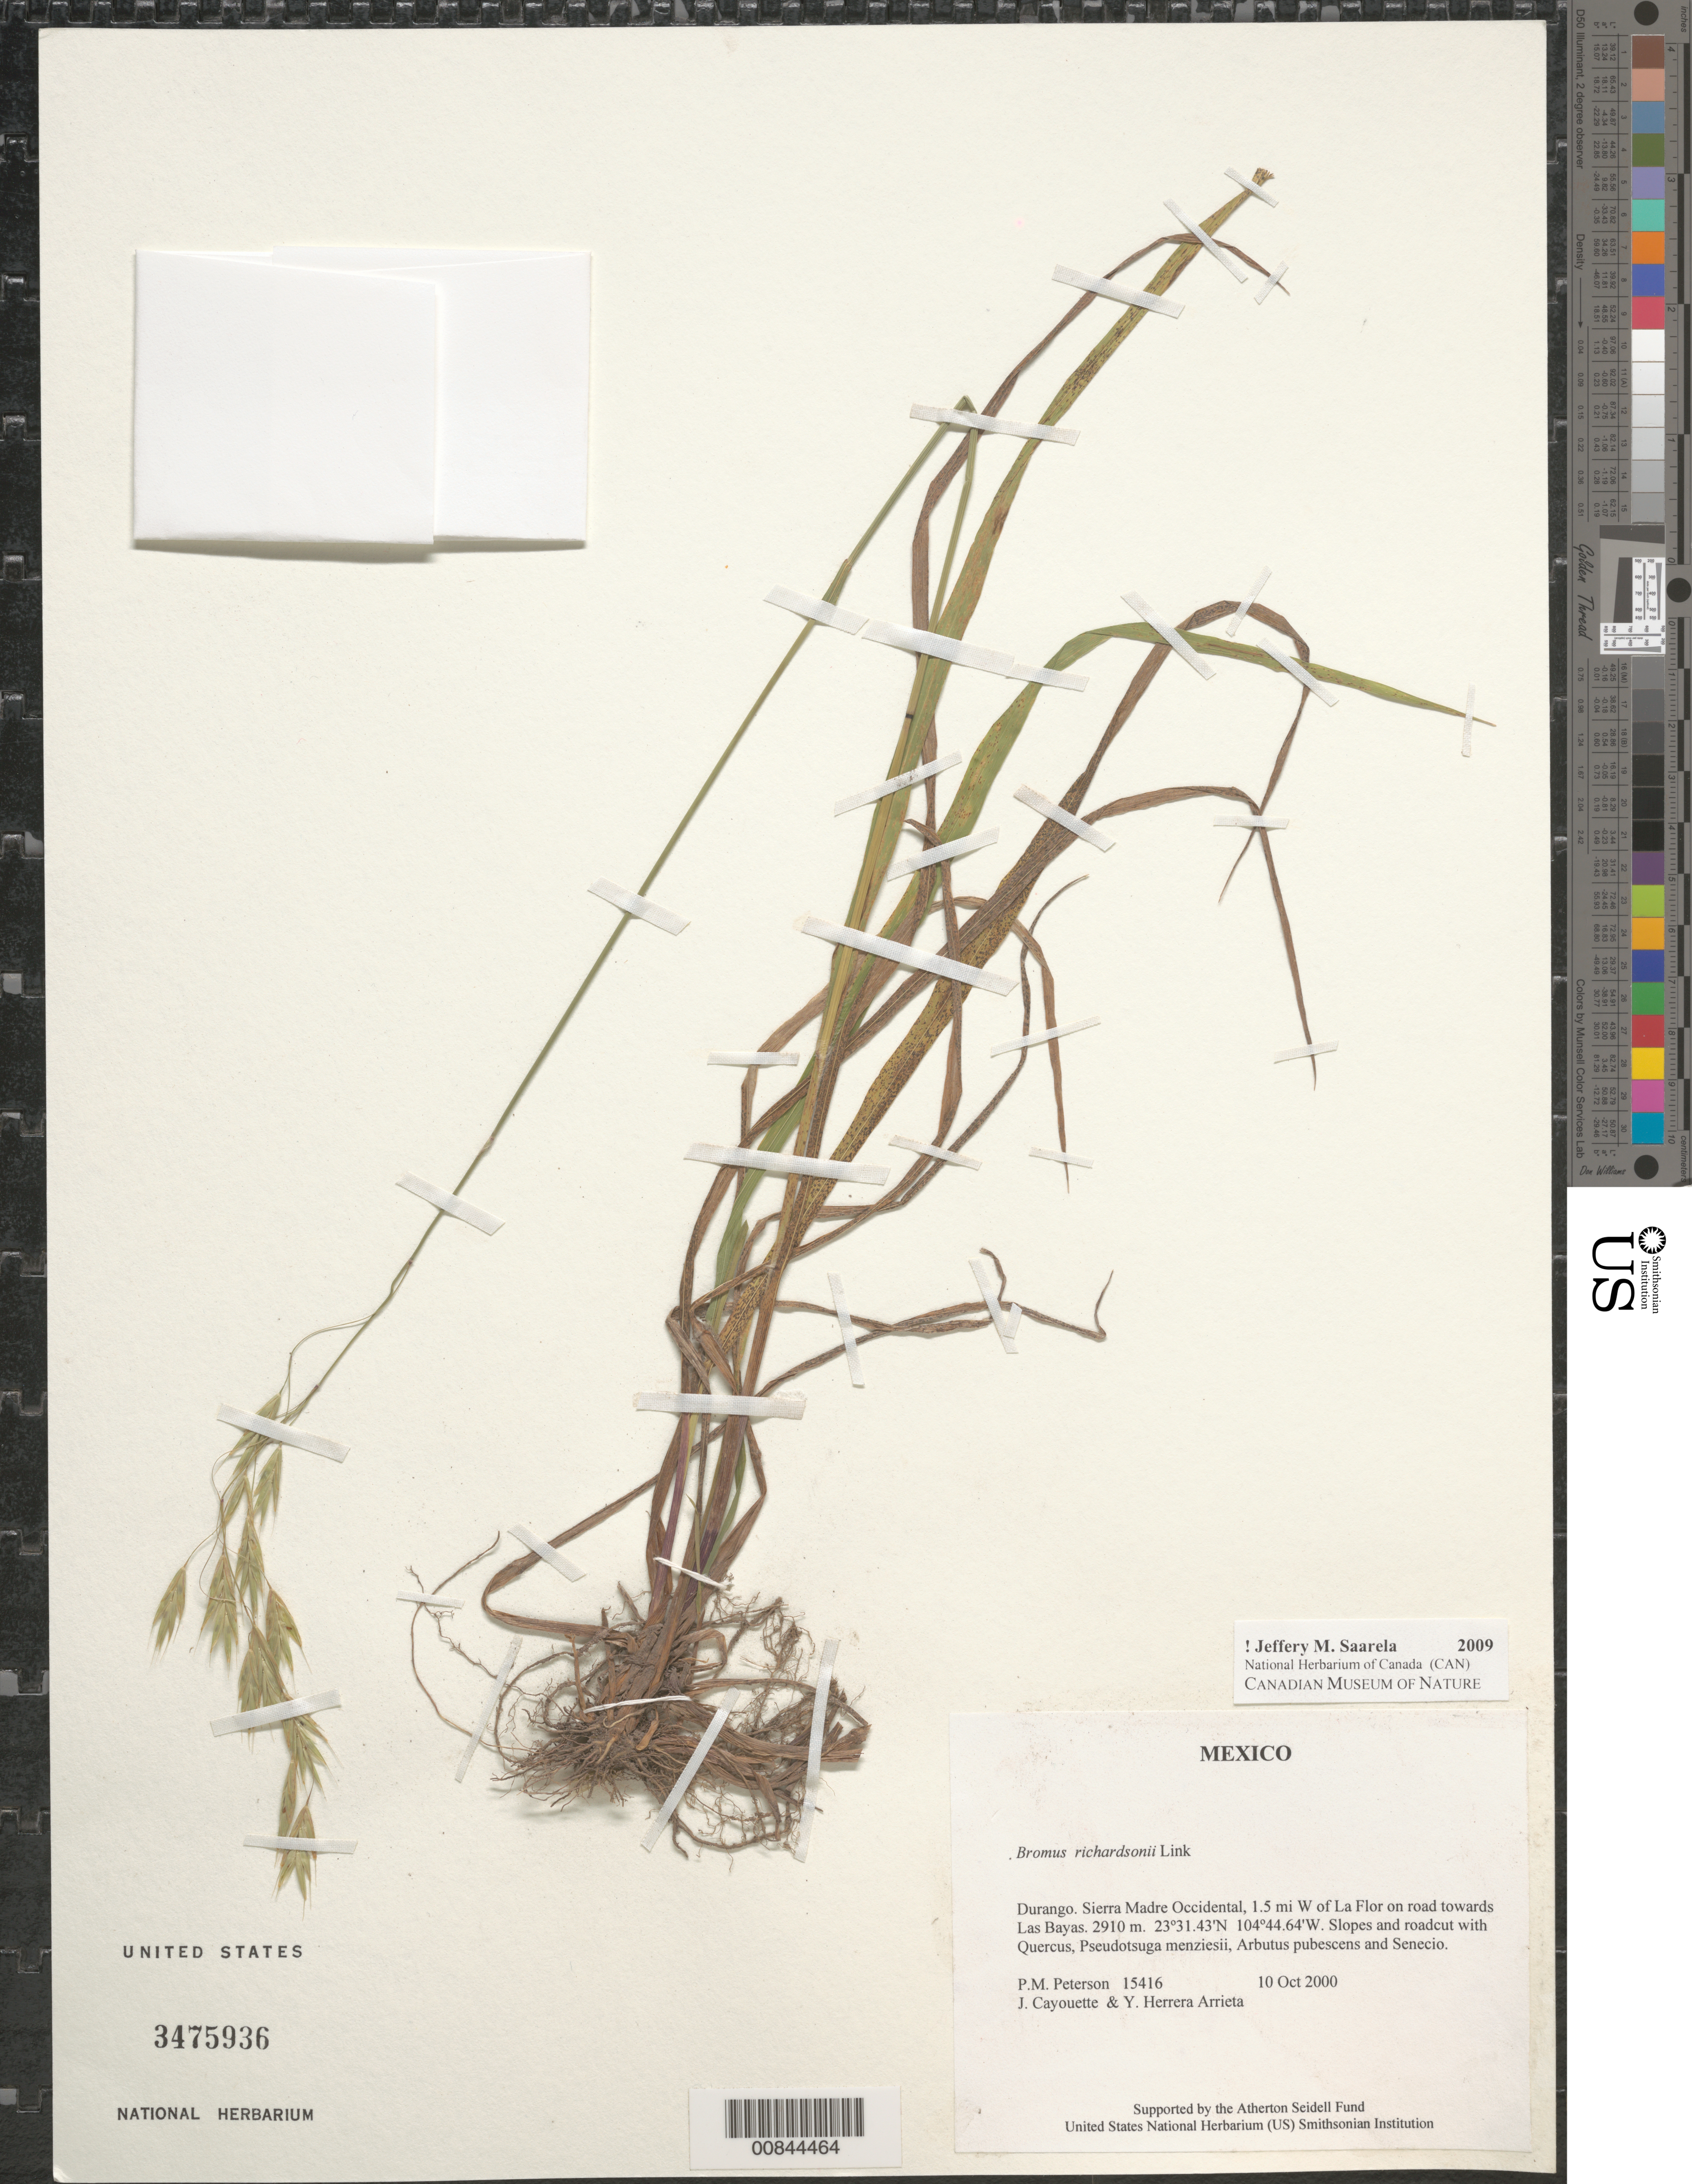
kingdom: Plantae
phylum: Tracheophyta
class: Liliopsida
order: Poales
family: Poaceae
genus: Bromus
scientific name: Bromus richardsonii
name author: Link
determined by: Saarela, J. M., (CAN), Canadian Museum of Nature (CANADA)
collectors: P. M. Peterson, J. Cayouette & Y. Herrera Arrieta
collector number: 15416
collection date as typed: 10 Oct 2000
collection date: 2000-10-10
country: Mexico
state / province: Durango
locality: Sierra Madre Occidental, 1.5 mi W of La Flor on road towards Las Bayas.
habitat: Slopes and roadcut with Quercus, Pseudotsuga menziesii, Arbutus pubescens and Senecio.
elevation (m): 2910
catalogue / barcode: US 3475936